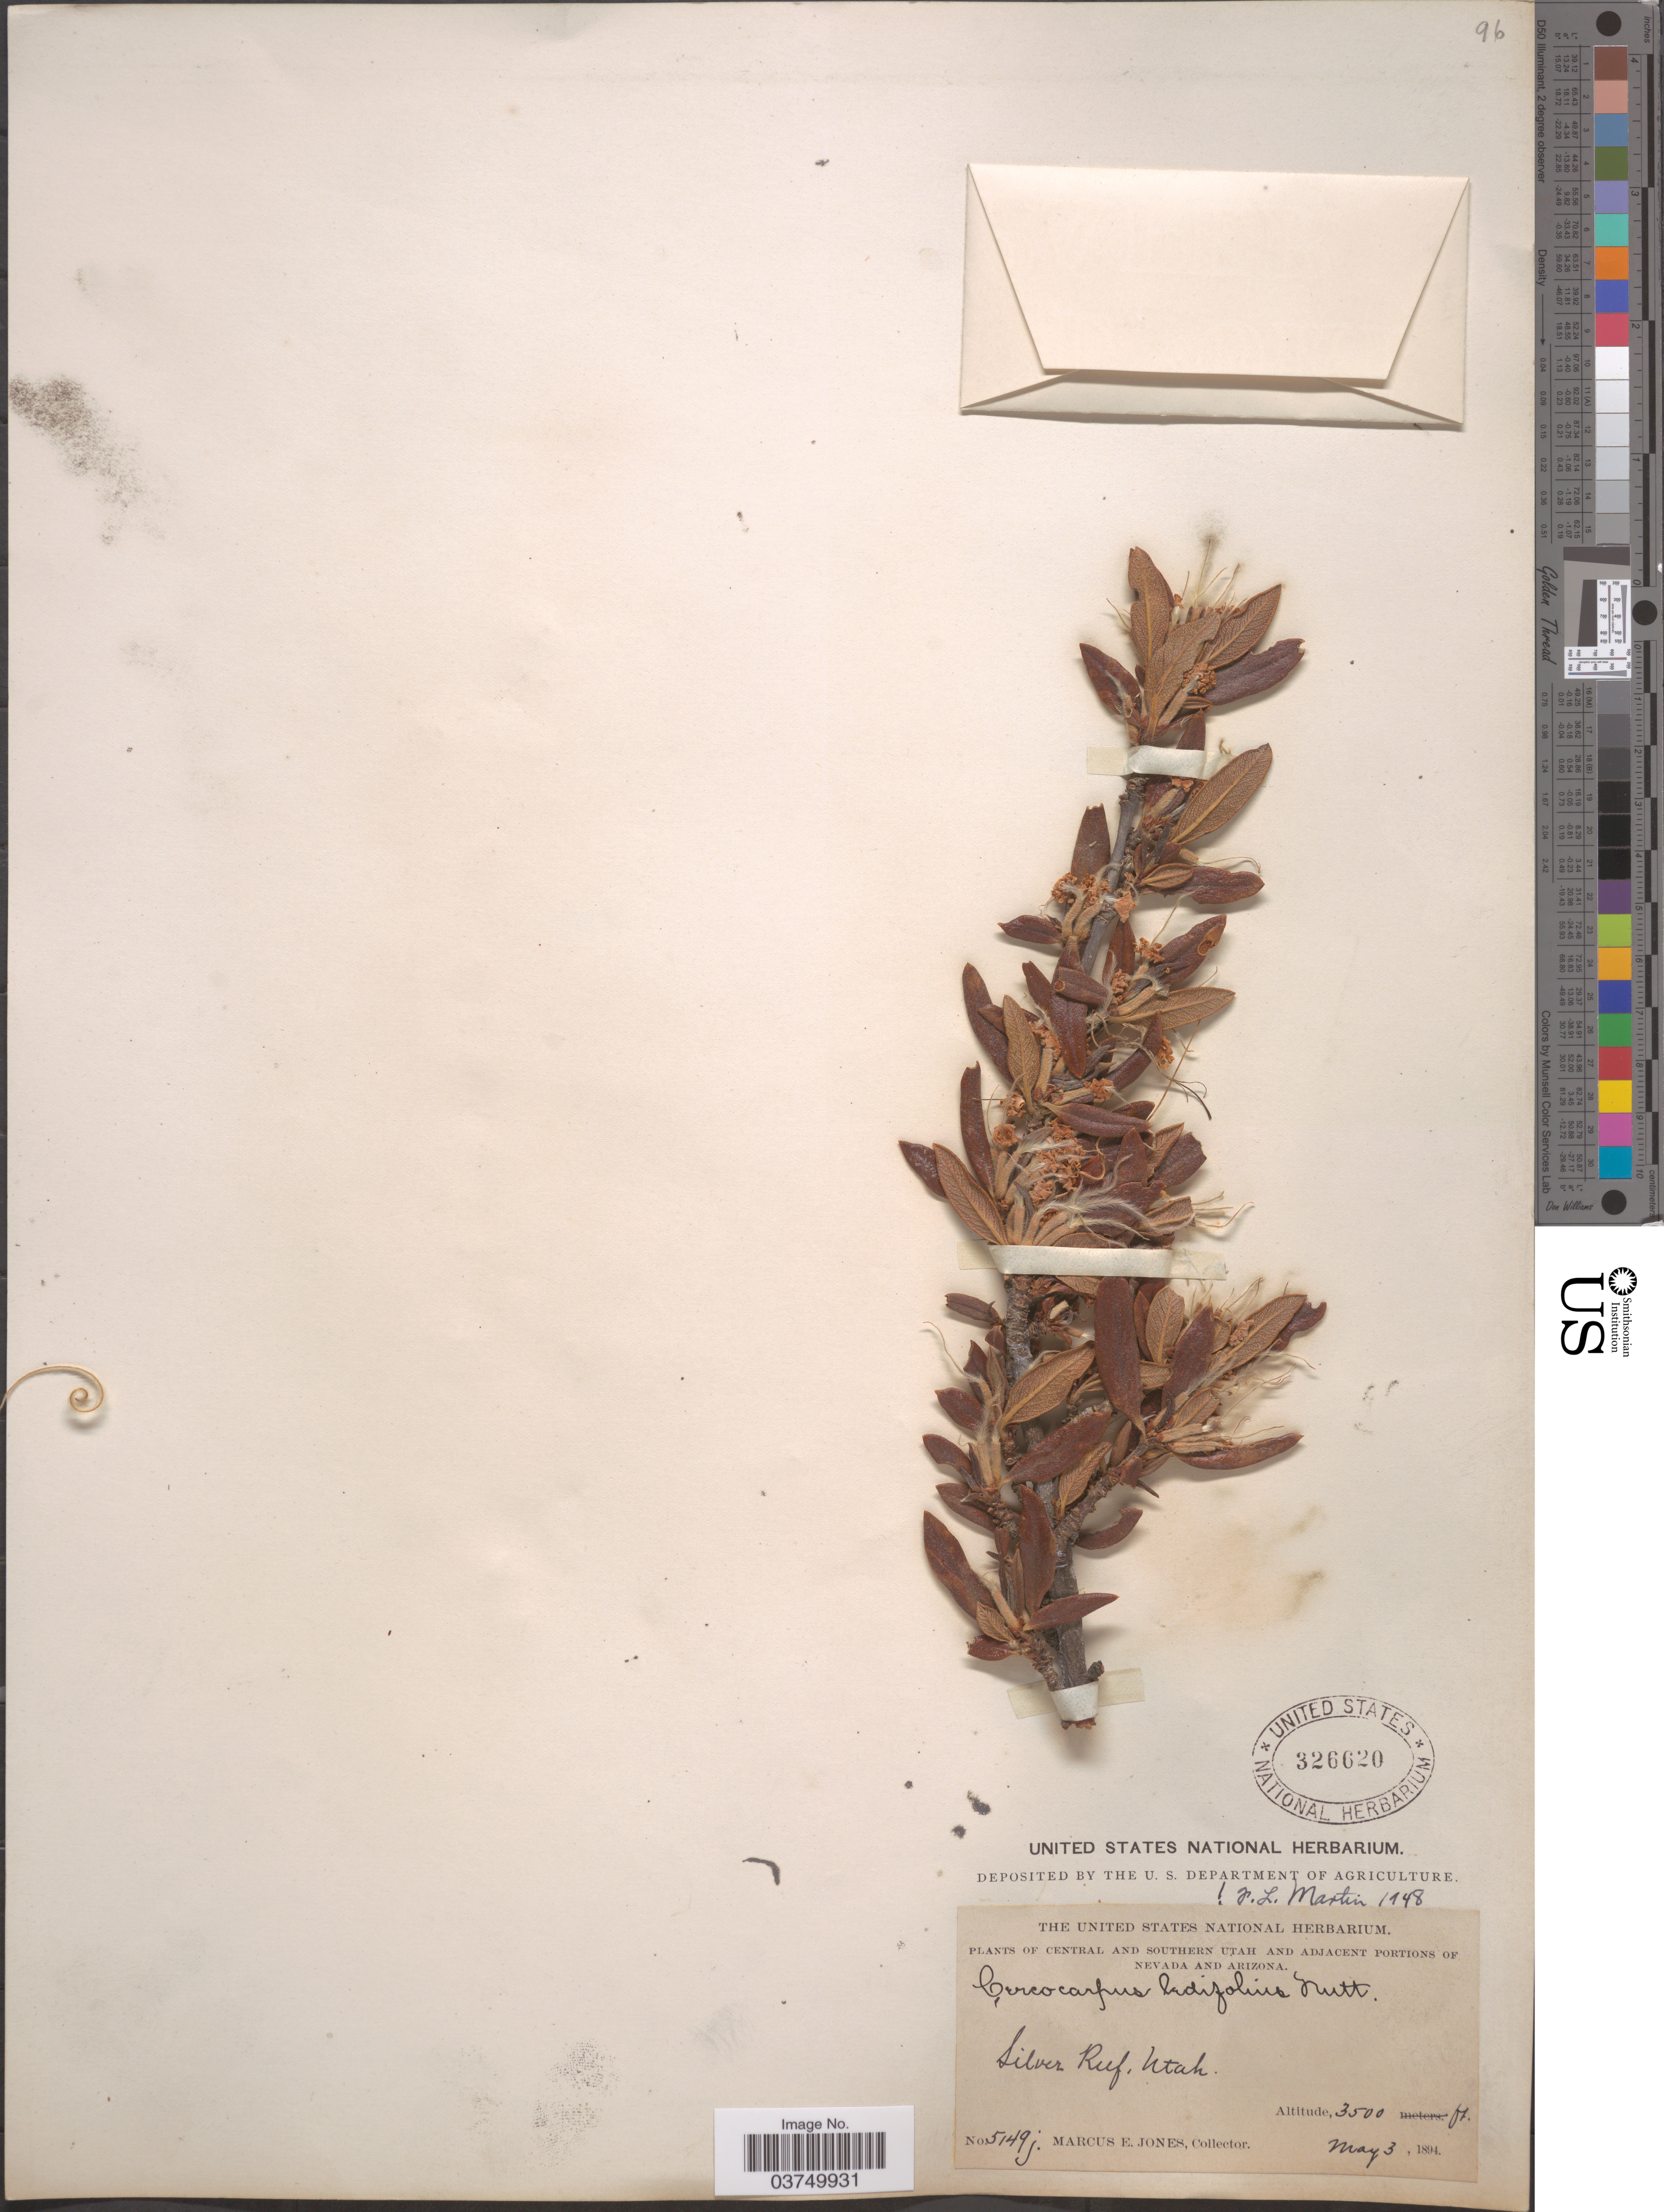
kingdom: Plantae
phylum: Tracheophyta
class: Magnoliopsida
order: Rosales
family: Rosaceae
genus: Cercocarpus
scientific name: Cercocarpus ledifolius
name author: Nutt.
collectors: M. E. Jones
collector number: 5149j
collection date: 1894-05-03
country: United States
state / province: Utah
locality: Central and Southern Utah. Silver Reef.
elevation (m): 1067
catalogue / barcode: US 326620